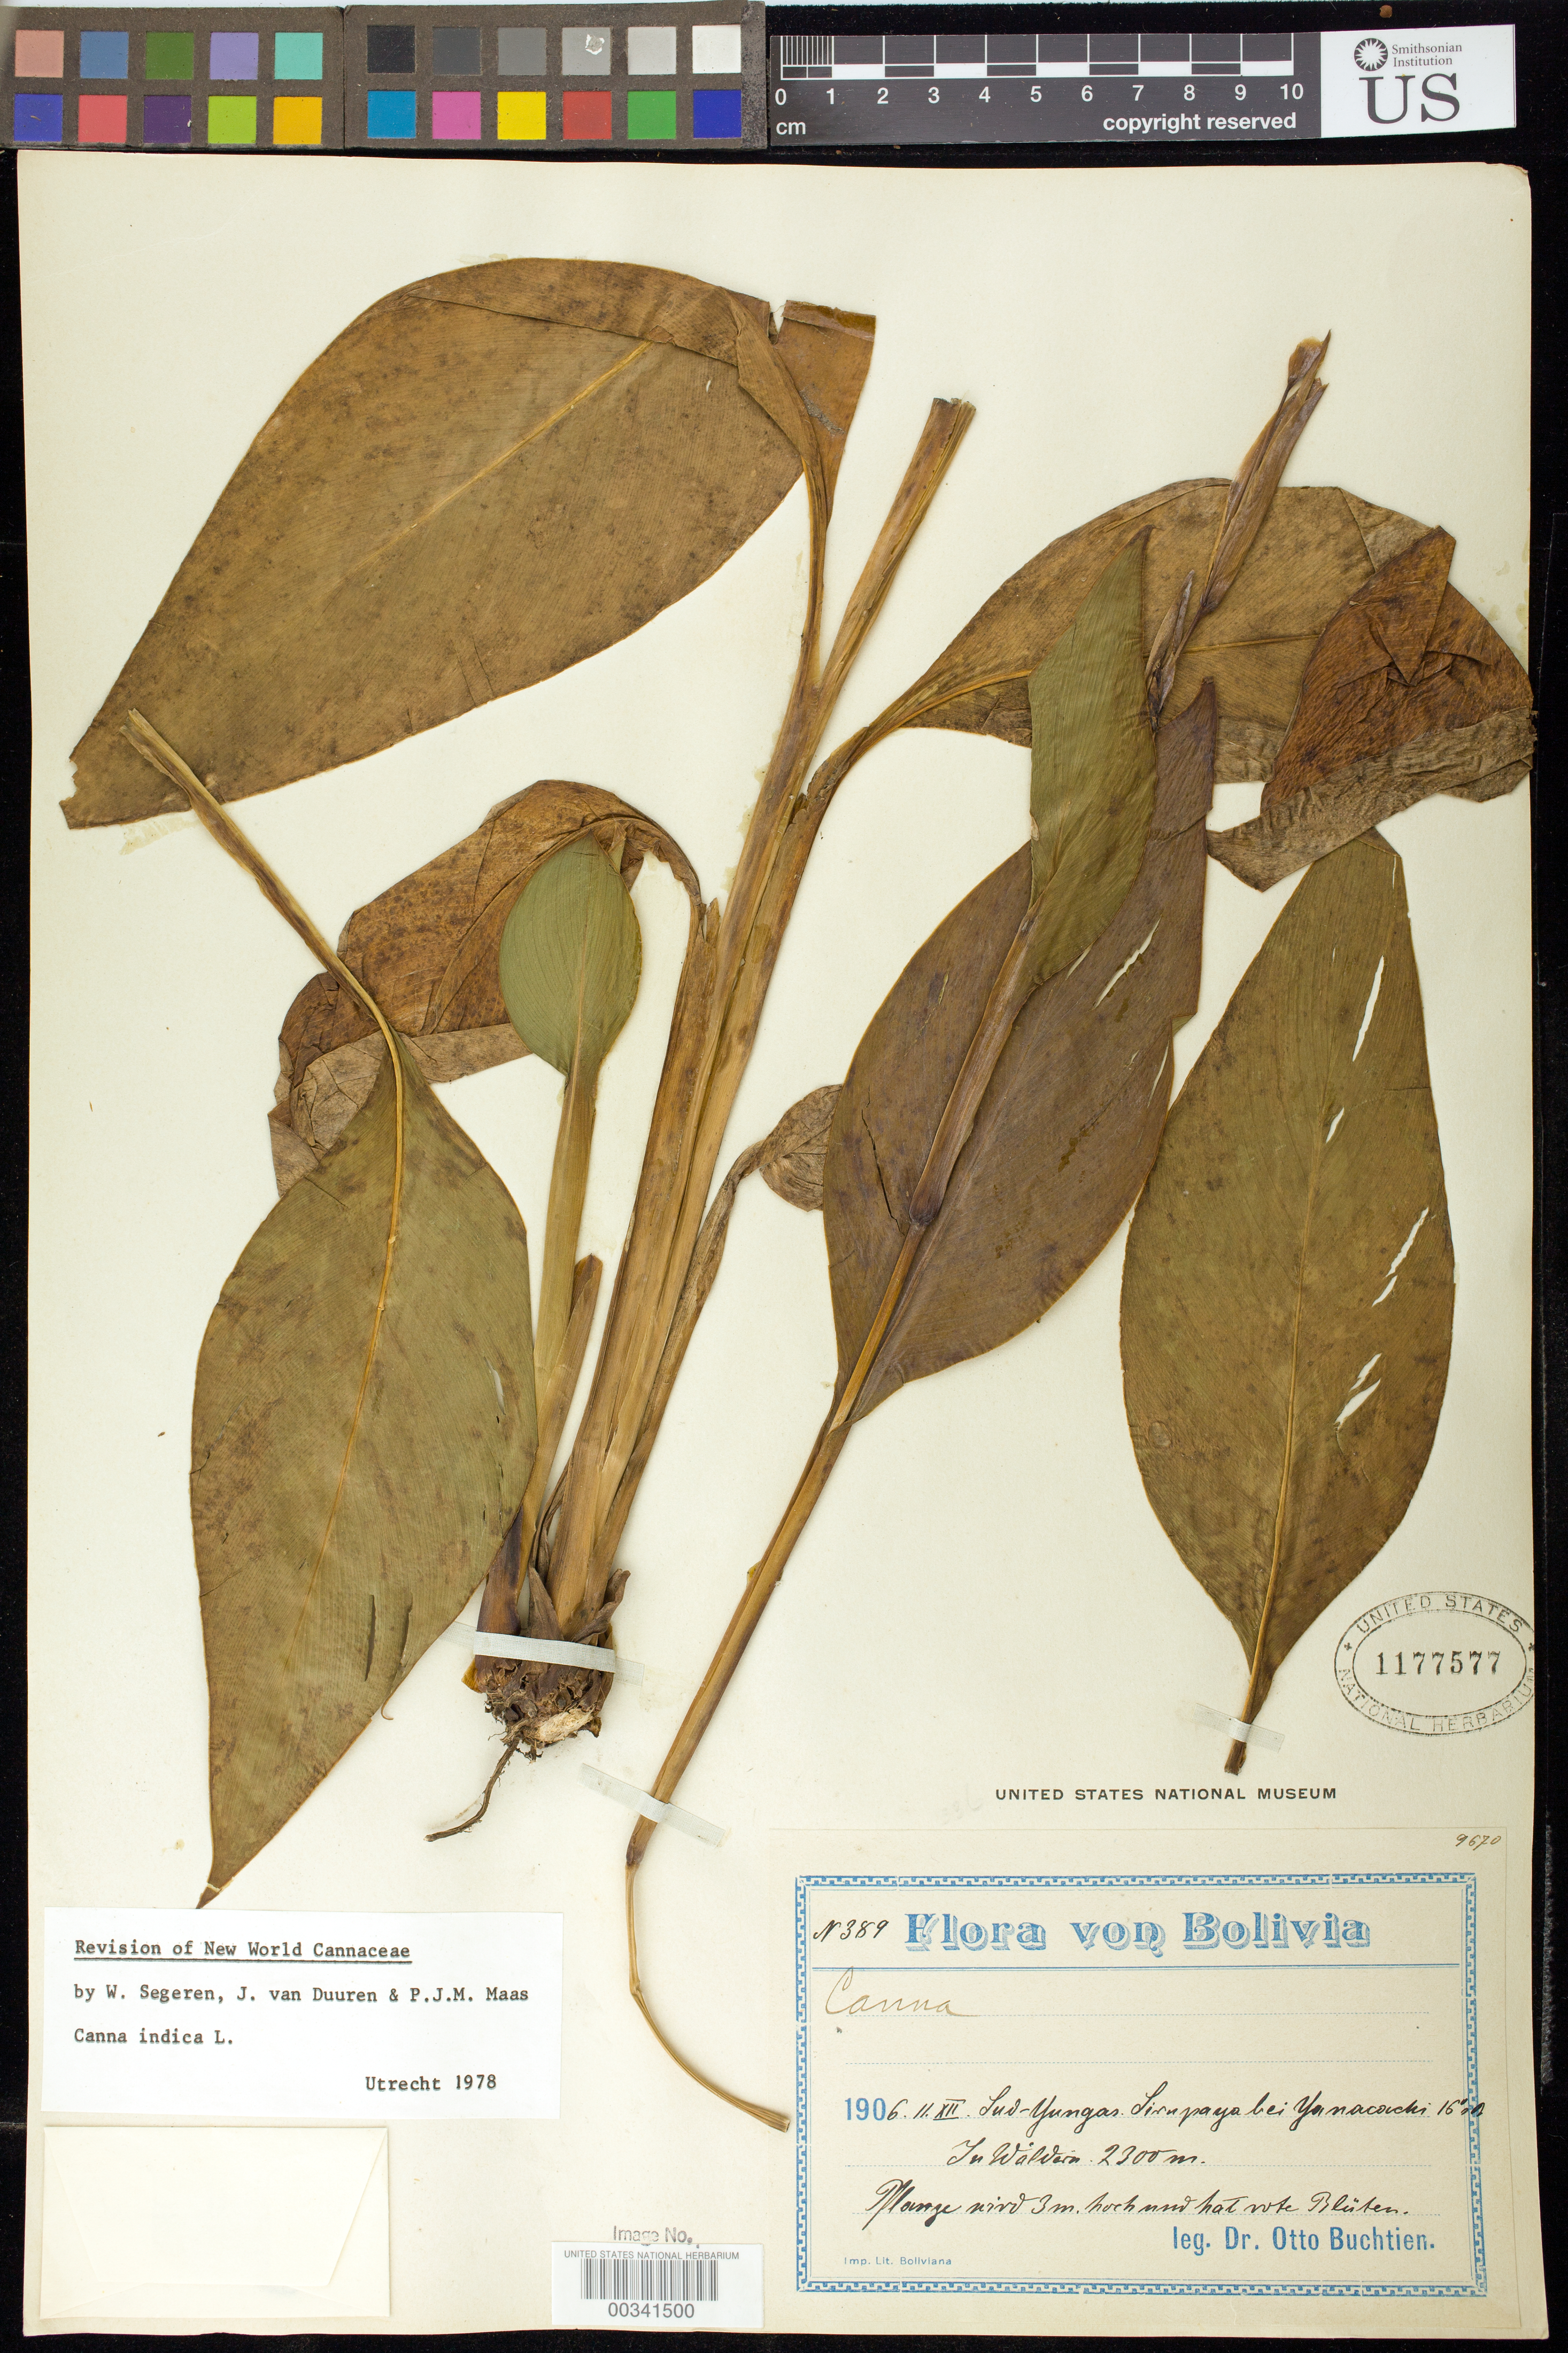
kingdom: Plantae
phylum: Tracheophyta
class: Liliopsida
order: Zingiberales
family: Cannaceae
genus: Canna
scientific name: Canna indica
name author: L.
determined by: Segeren, W.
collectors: O. Buchtien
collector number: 389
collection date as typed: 11 Dec 1906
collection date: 1906-12-11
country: Bolivia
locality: Sud-Yungas, Sirupaya near Yanacachi.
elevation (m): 2300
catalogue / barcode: US 1177577